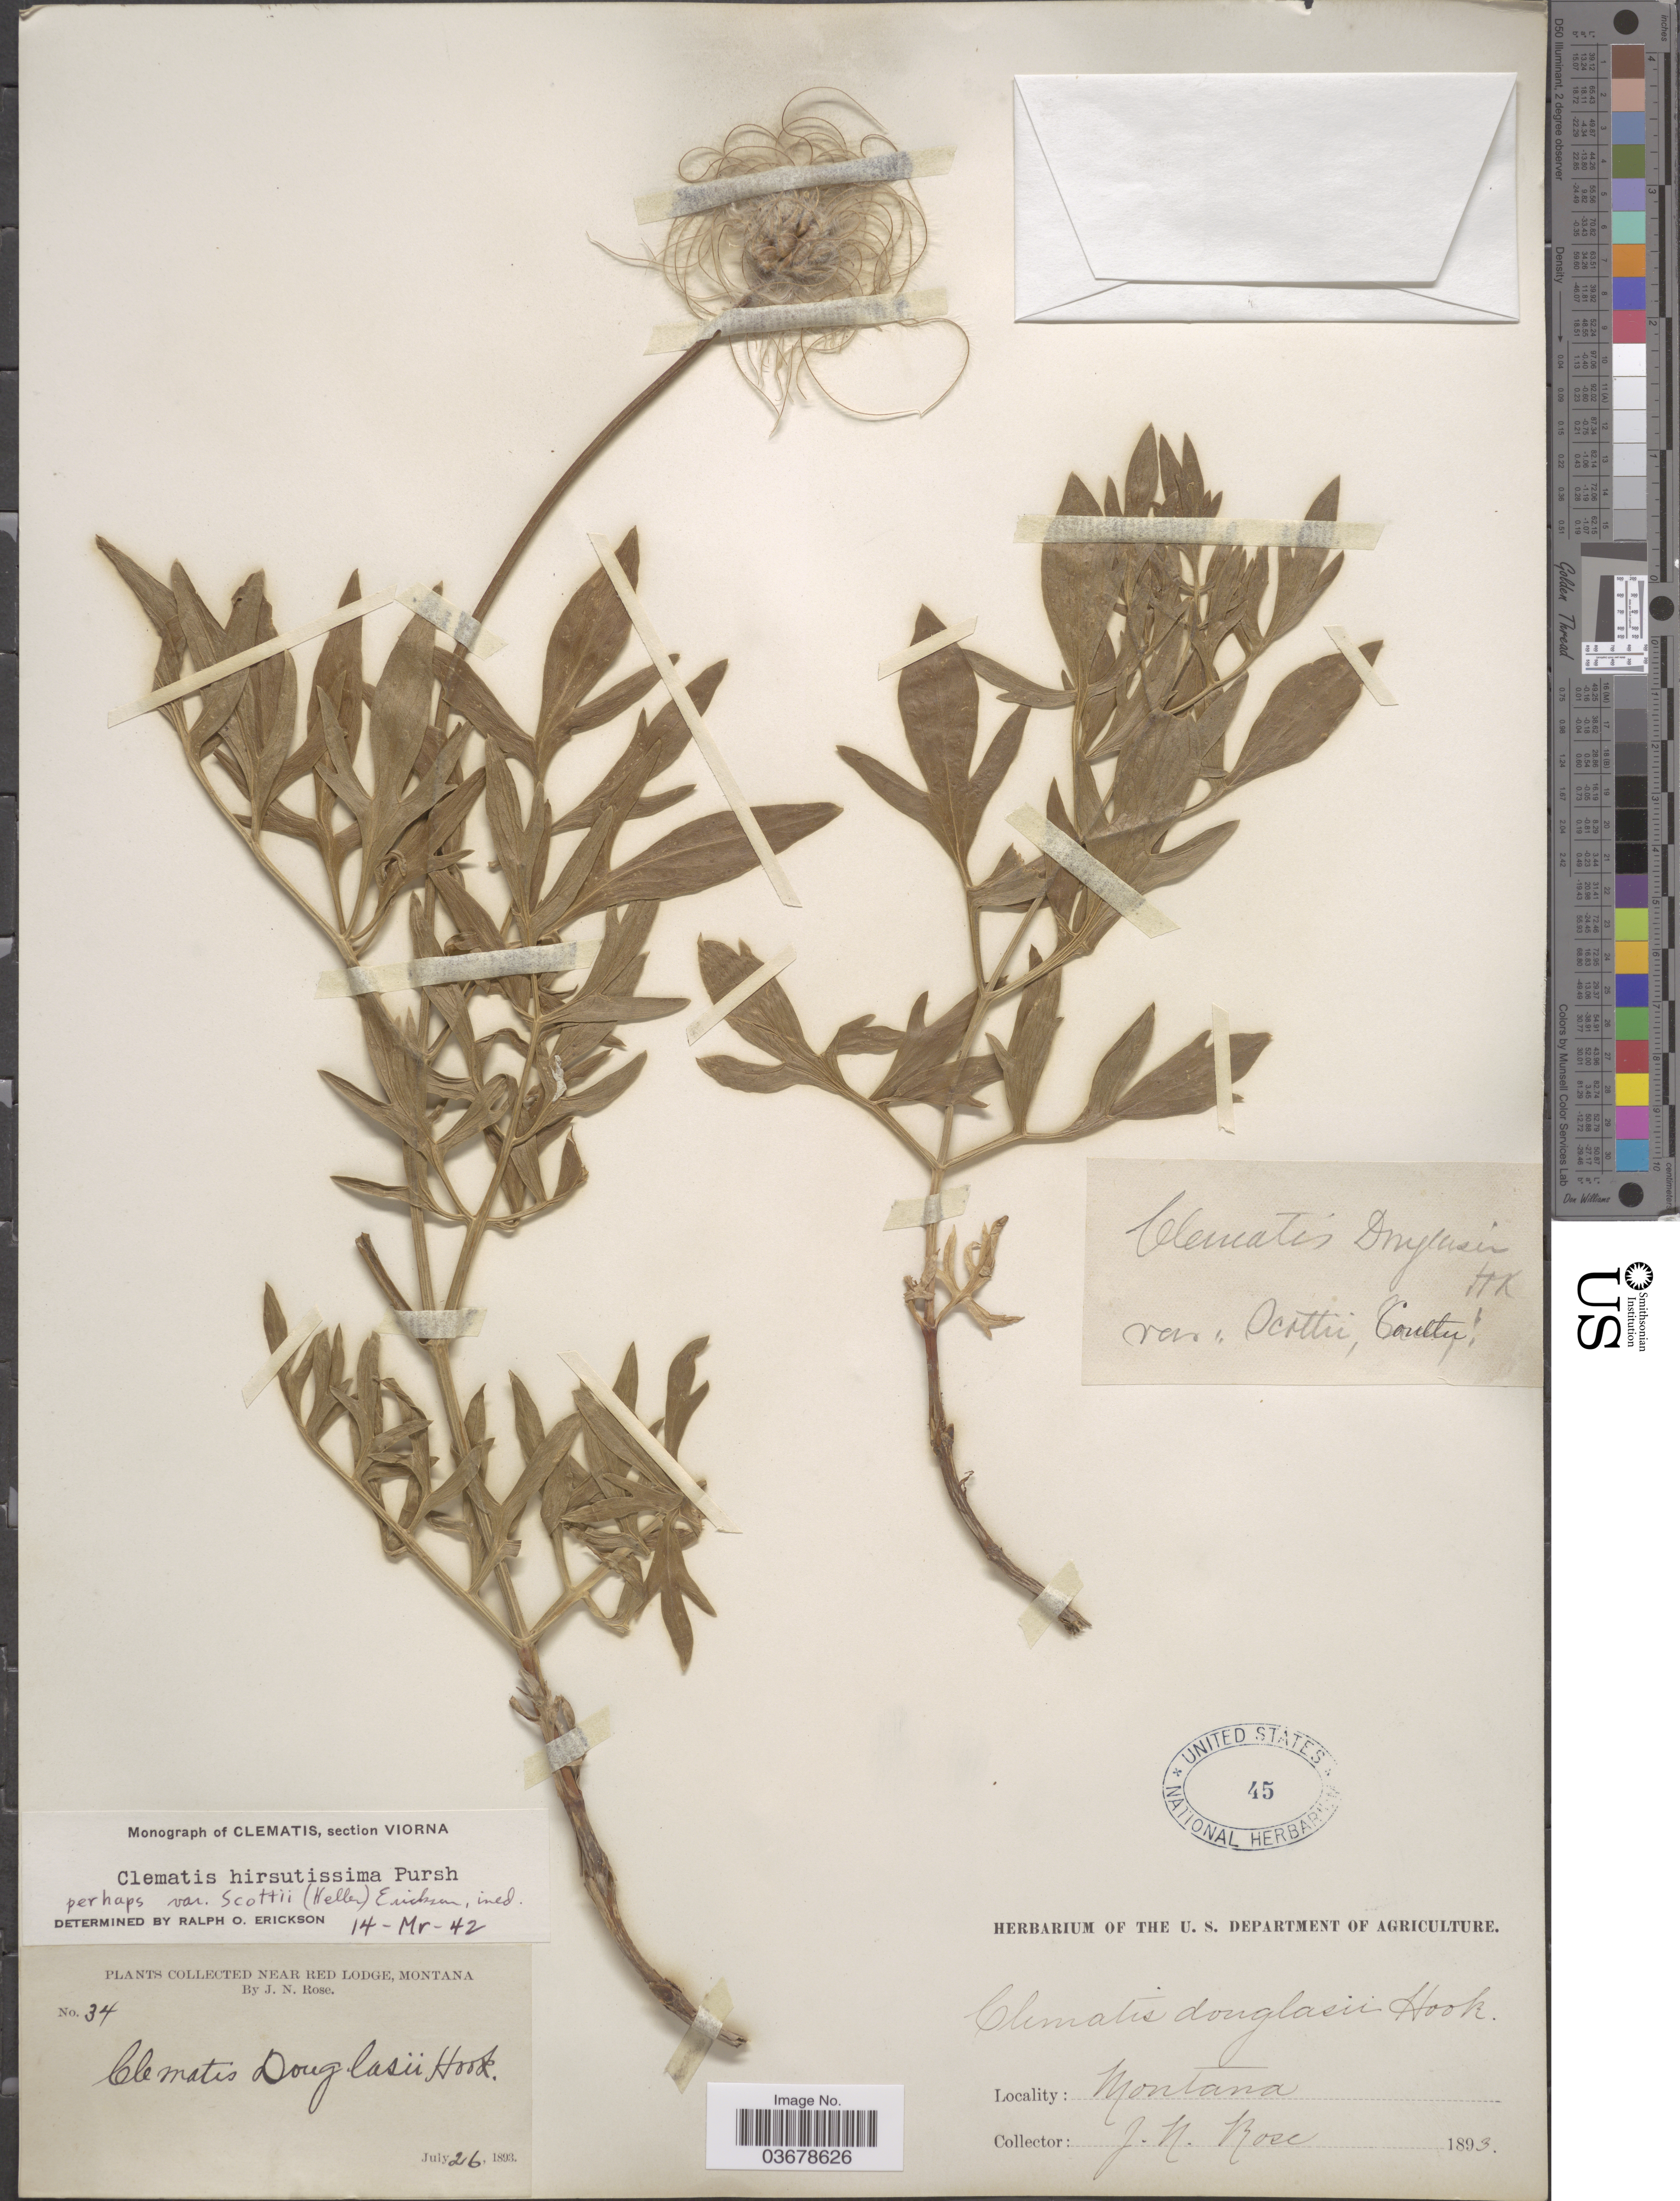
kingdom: Plantae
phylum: Tracheophyta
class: Magnoliopsida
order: Ranunculales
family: Ranunculaceae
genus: Clematis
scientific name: Clematis viorna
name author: L.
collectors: J. N. Rose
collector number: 3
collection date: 1893-07-26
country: United States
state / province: Montana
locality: Near Red Lodge.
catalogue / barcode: US 45